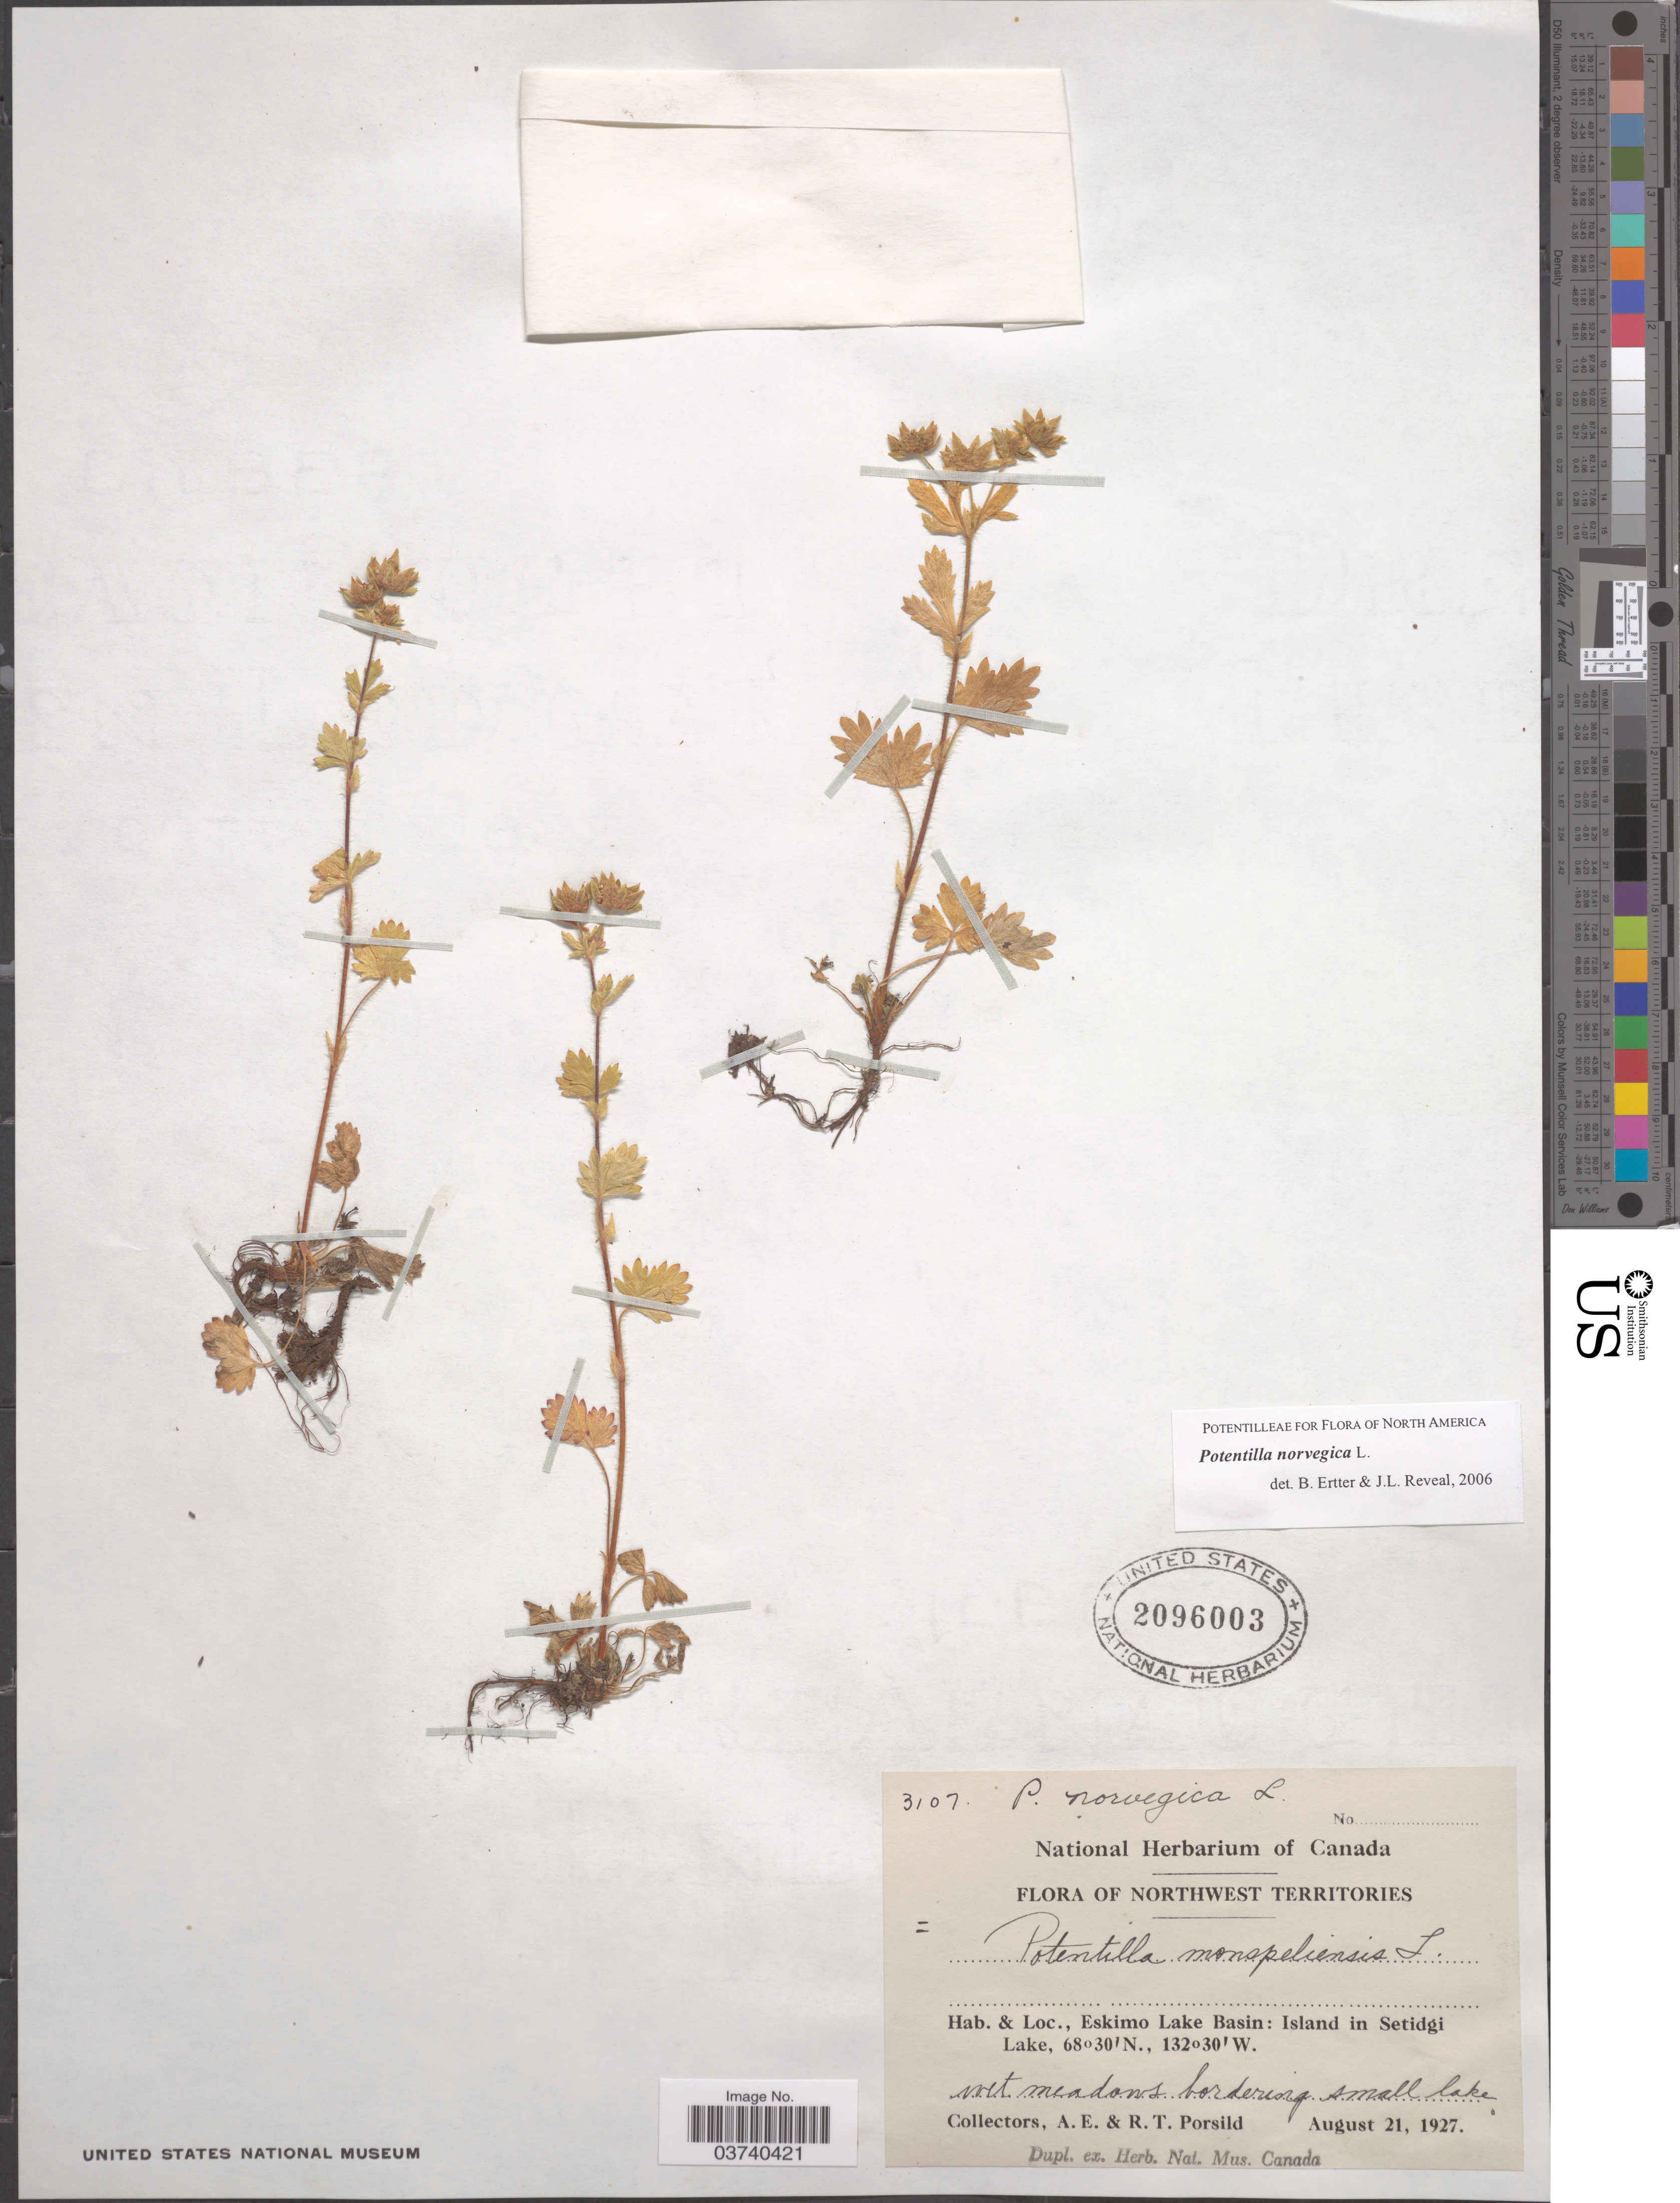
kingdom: Plantae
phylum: Tracheophyta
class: Magnoliopsida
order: Rosales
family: Rosaceae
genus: Potentilla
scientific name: Potentilla norvegica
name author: L.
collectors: A. E. Porsild & R. T. Porsild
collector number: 3107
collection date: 1927-08-21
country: Canada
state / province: Northwest Territories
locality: Eskimo Lake Basin: Island in Setidgi Lake.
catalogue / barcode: US 2096003